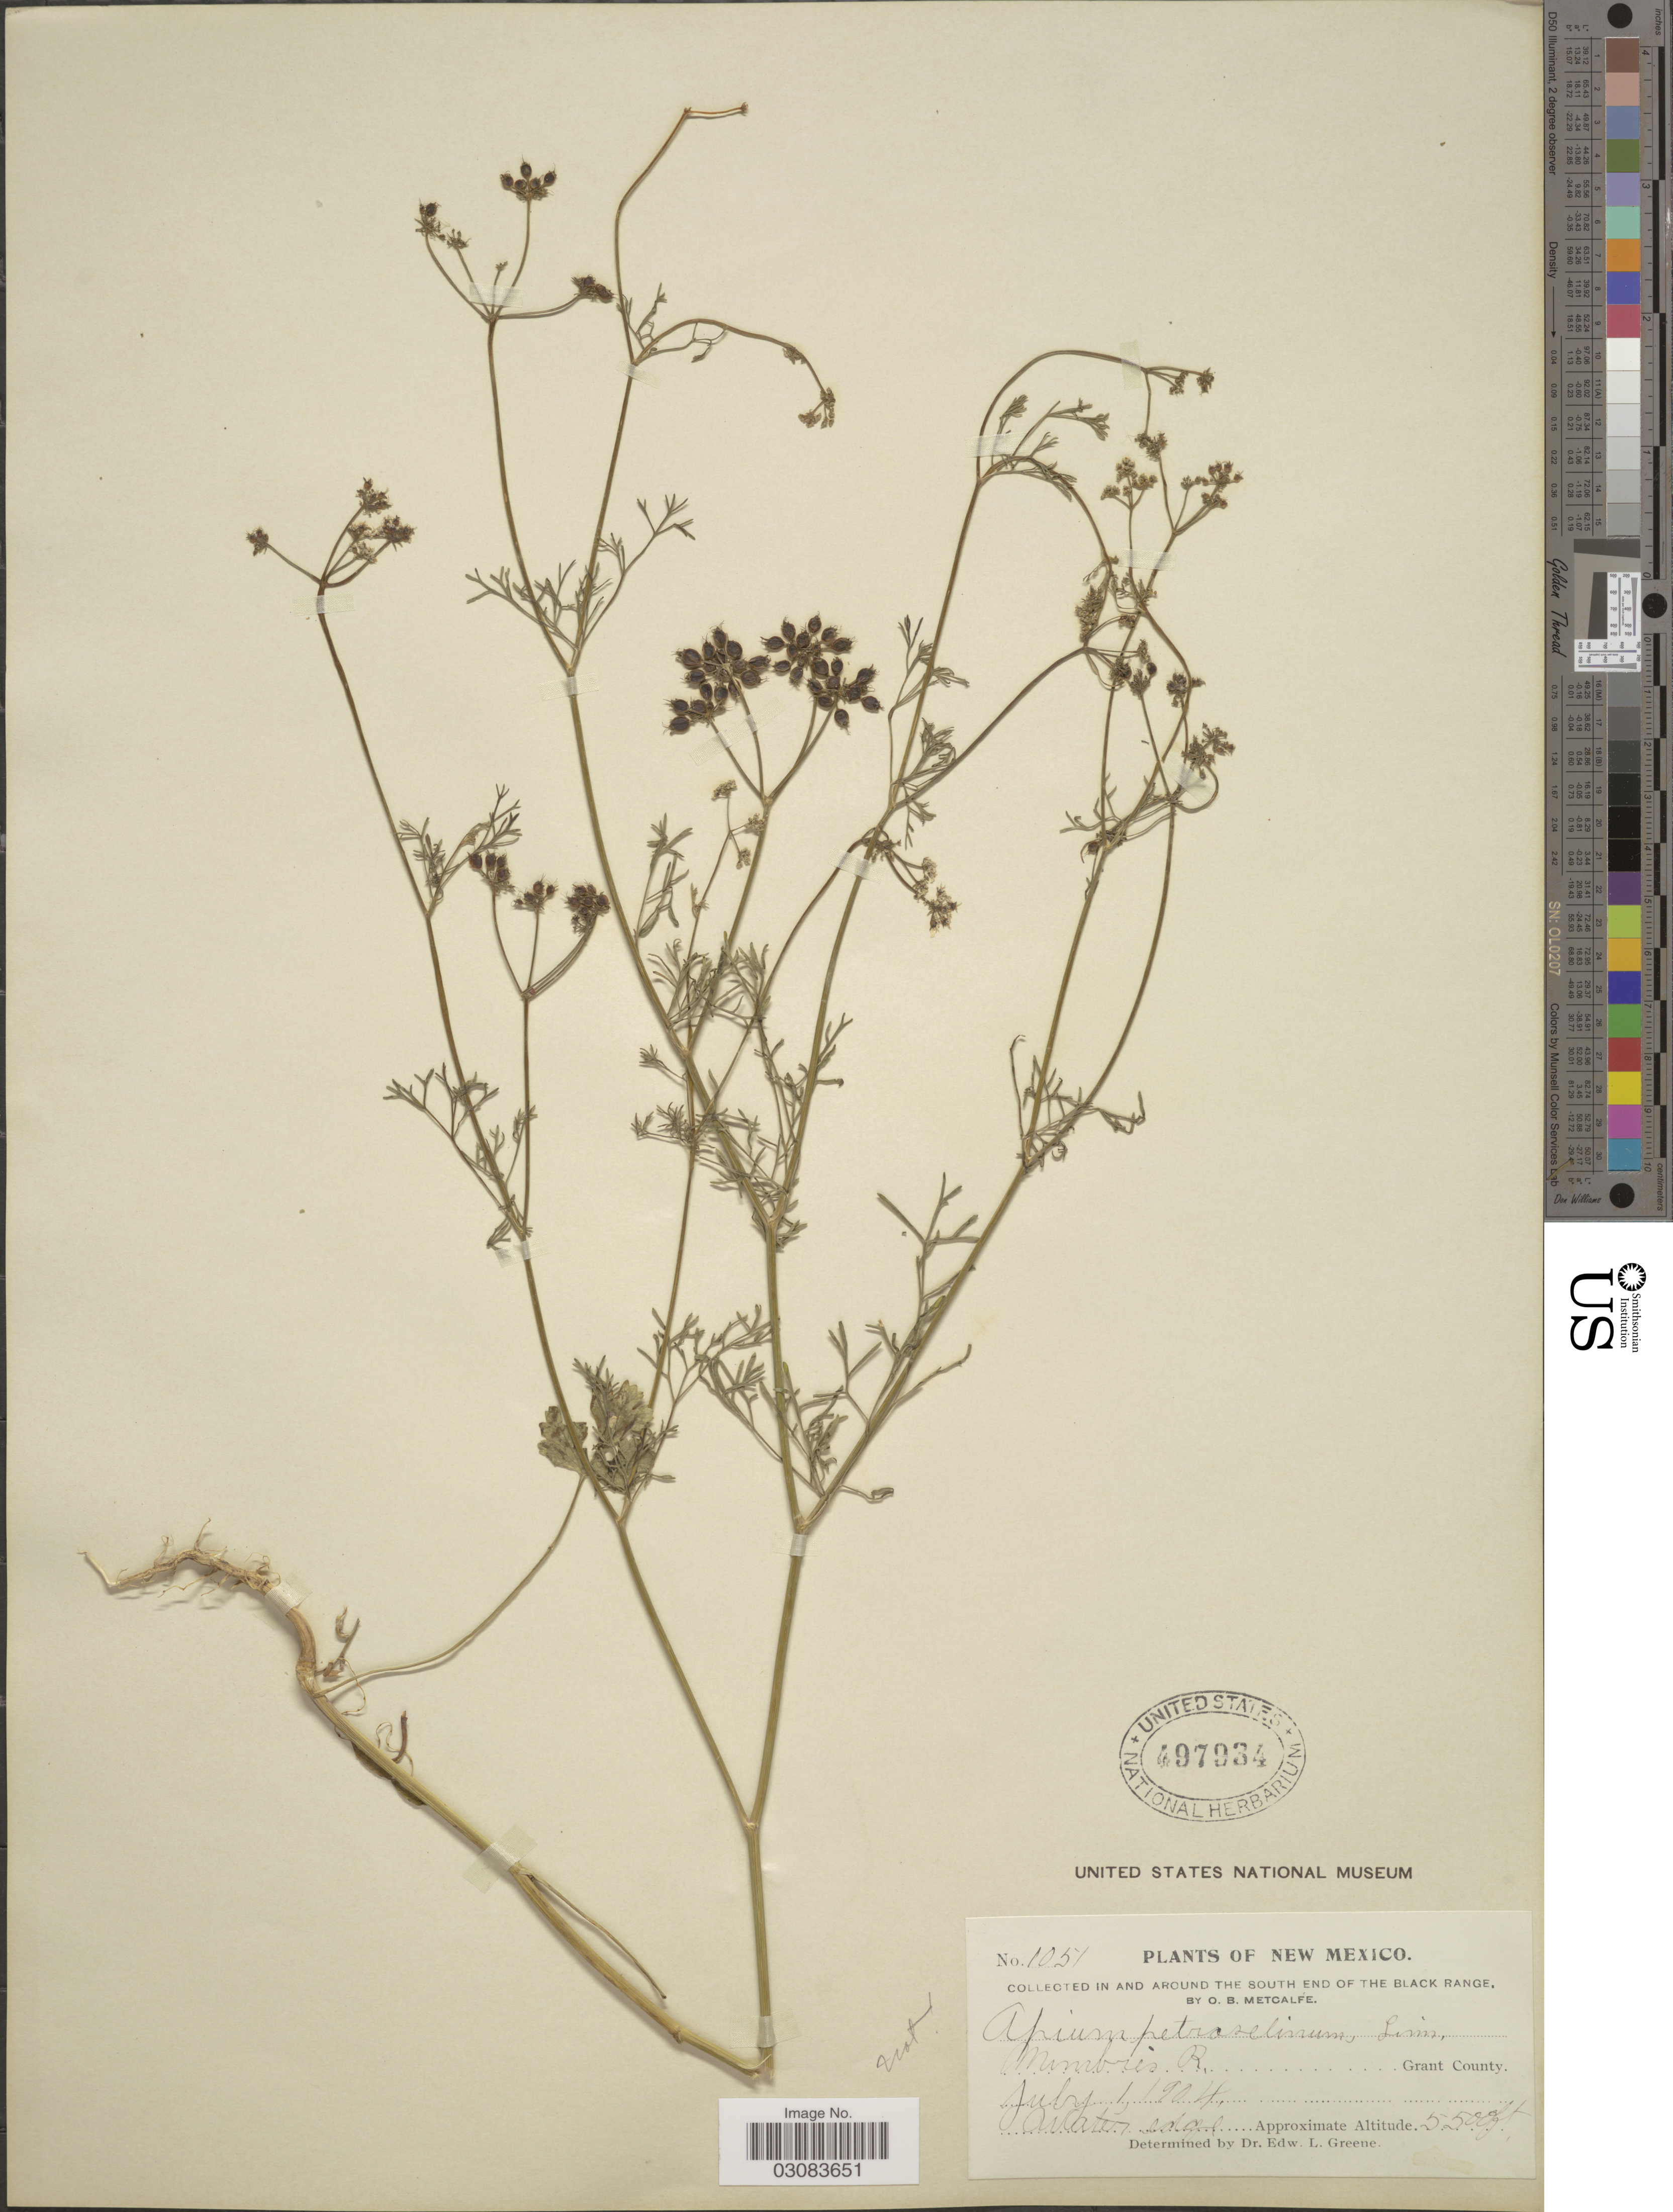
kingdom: Plantae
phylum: Tracheophyta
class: Magnoliopsida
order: Apiales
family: Apiaceae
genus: Petroselinum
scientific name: Petroselinum crispum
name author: (Mill.) Fuss.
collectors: O. B. Metcalfe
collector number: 1051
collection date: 1904-07-01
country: United States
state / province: New Mexico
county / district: Grant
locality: Mimbres R., south end of the Black Range, Grant County.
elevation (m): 1676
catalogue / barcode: US 497934